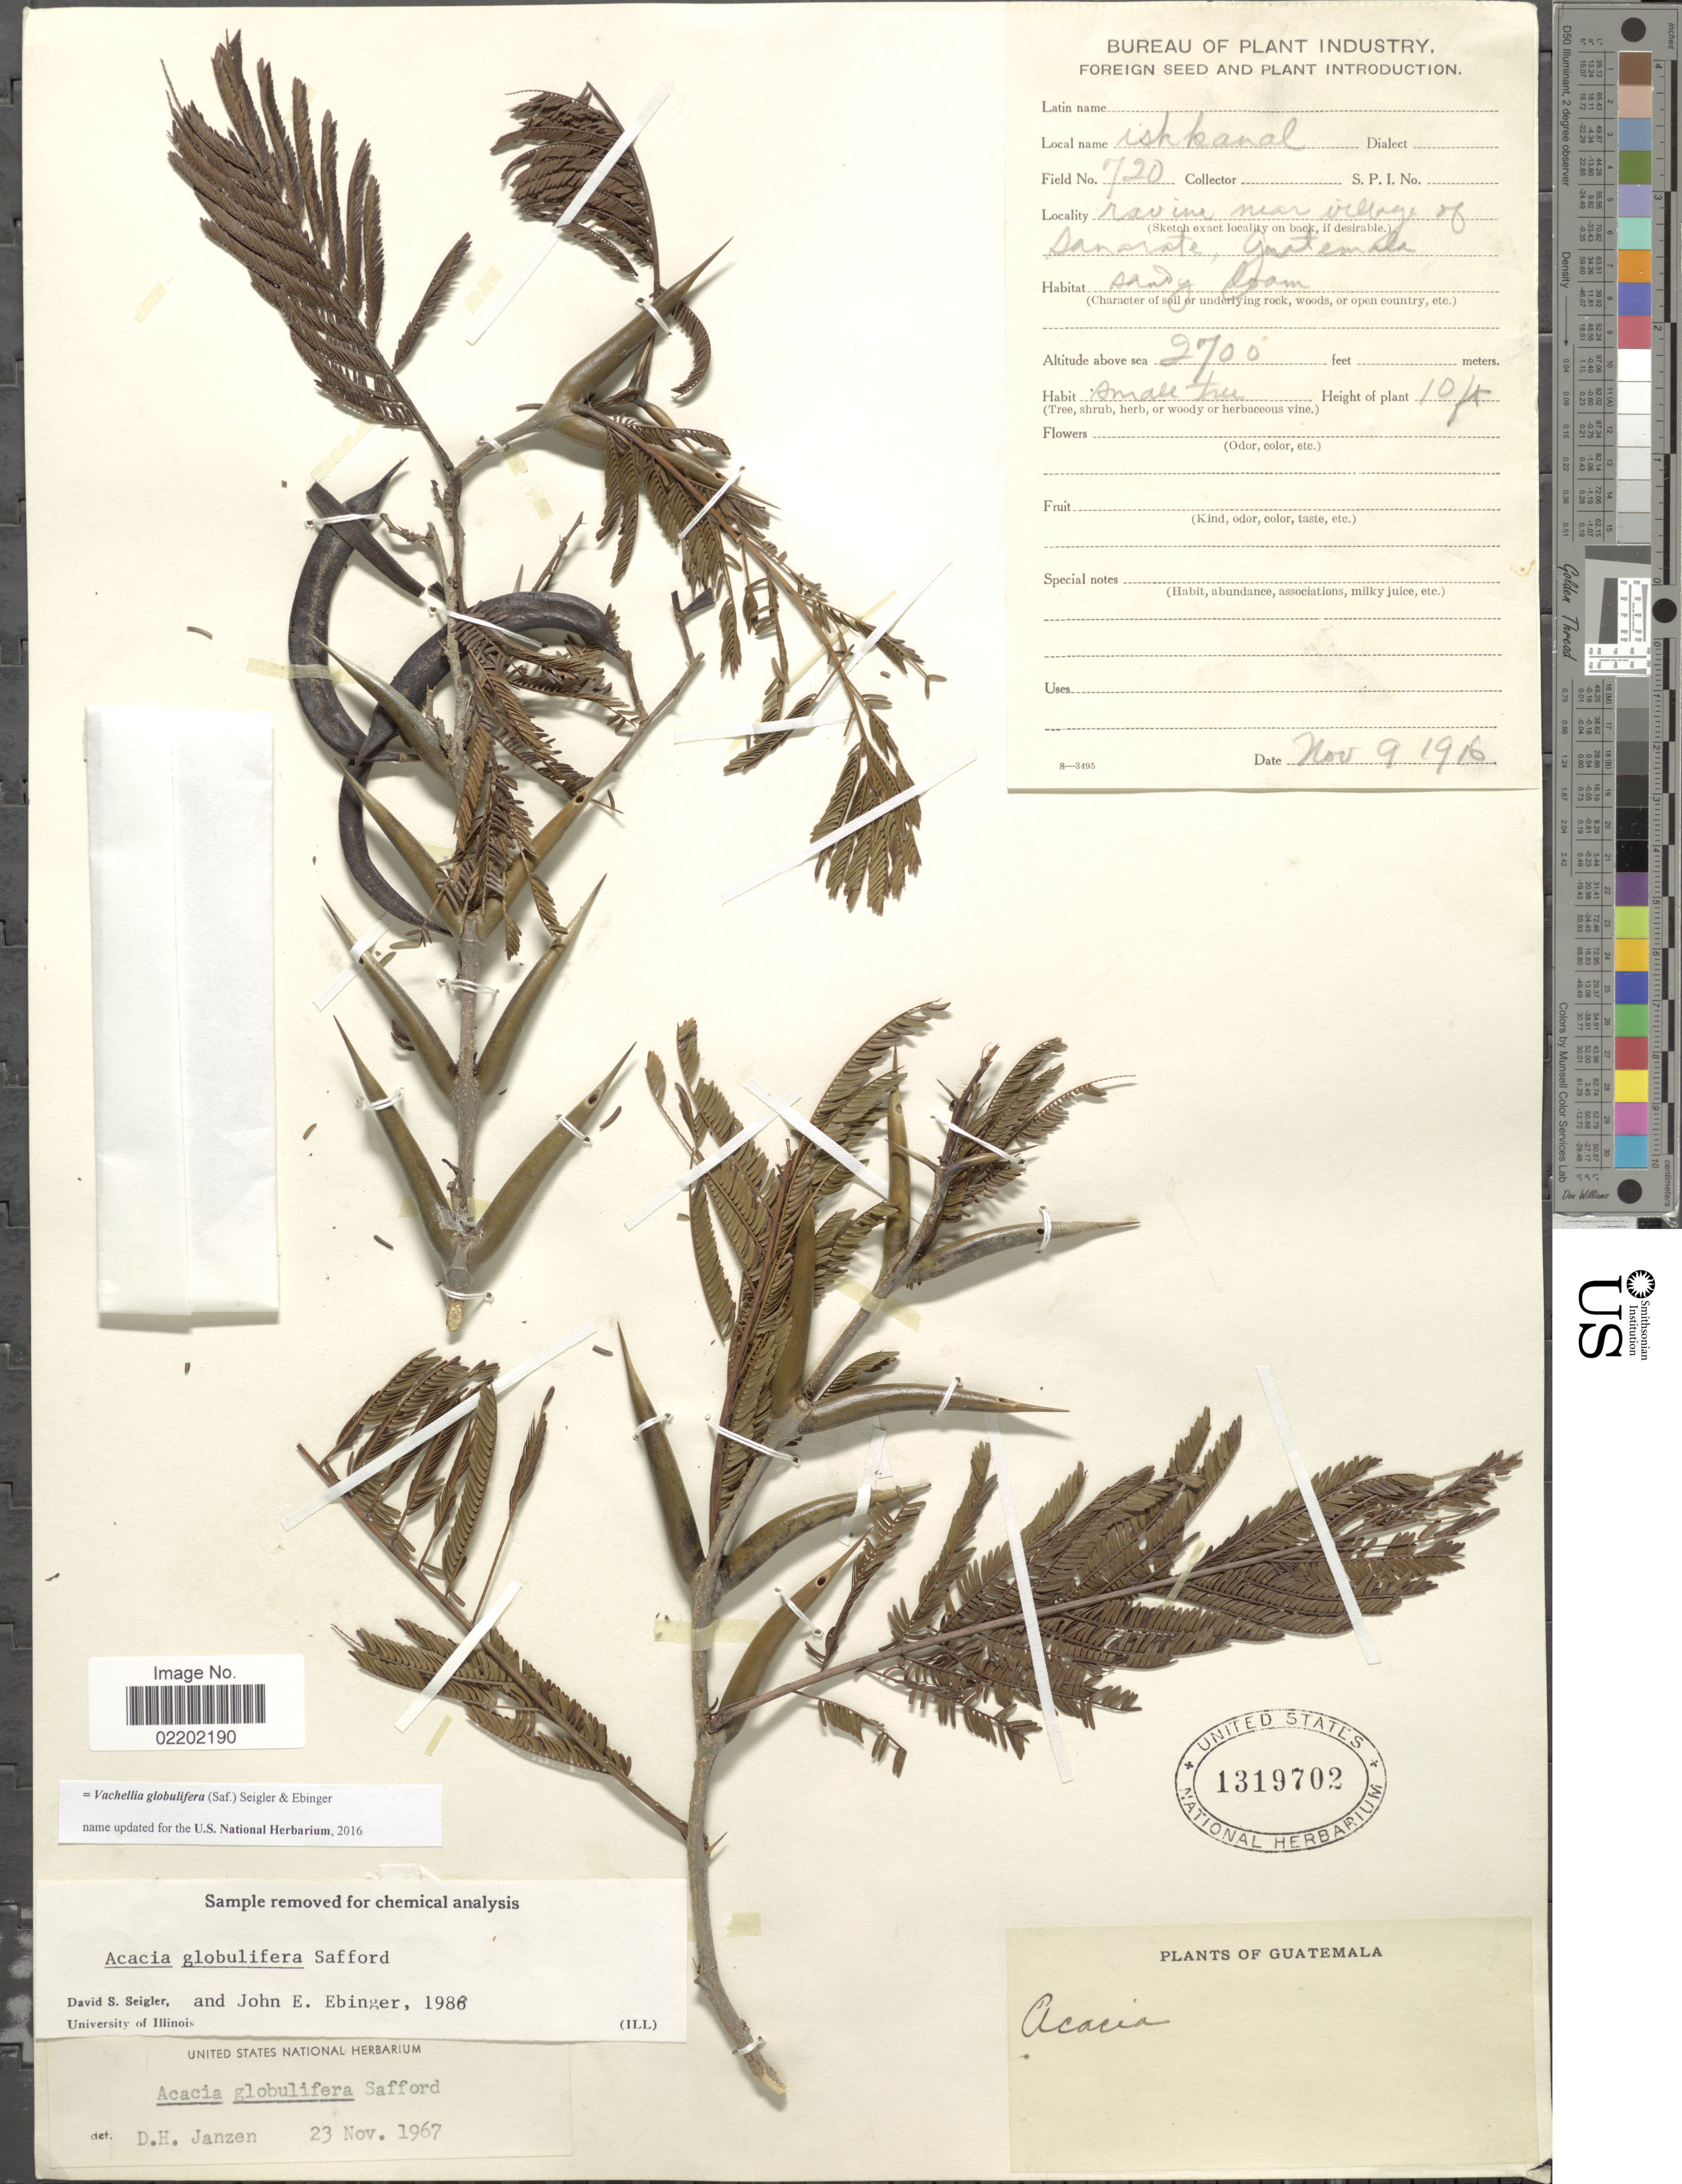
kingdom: Plantae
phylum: Tracheophyta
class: Magnoliopsida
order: Fabales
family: Fabaceae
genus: Vachellia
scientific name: Vachellia globulifera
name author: (Saff.) Seigler & Ebinger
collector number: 720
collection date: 1916-11-09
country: Guatemala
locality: Ravine near village of Sonorate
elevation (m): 823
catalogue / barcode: US 1319702